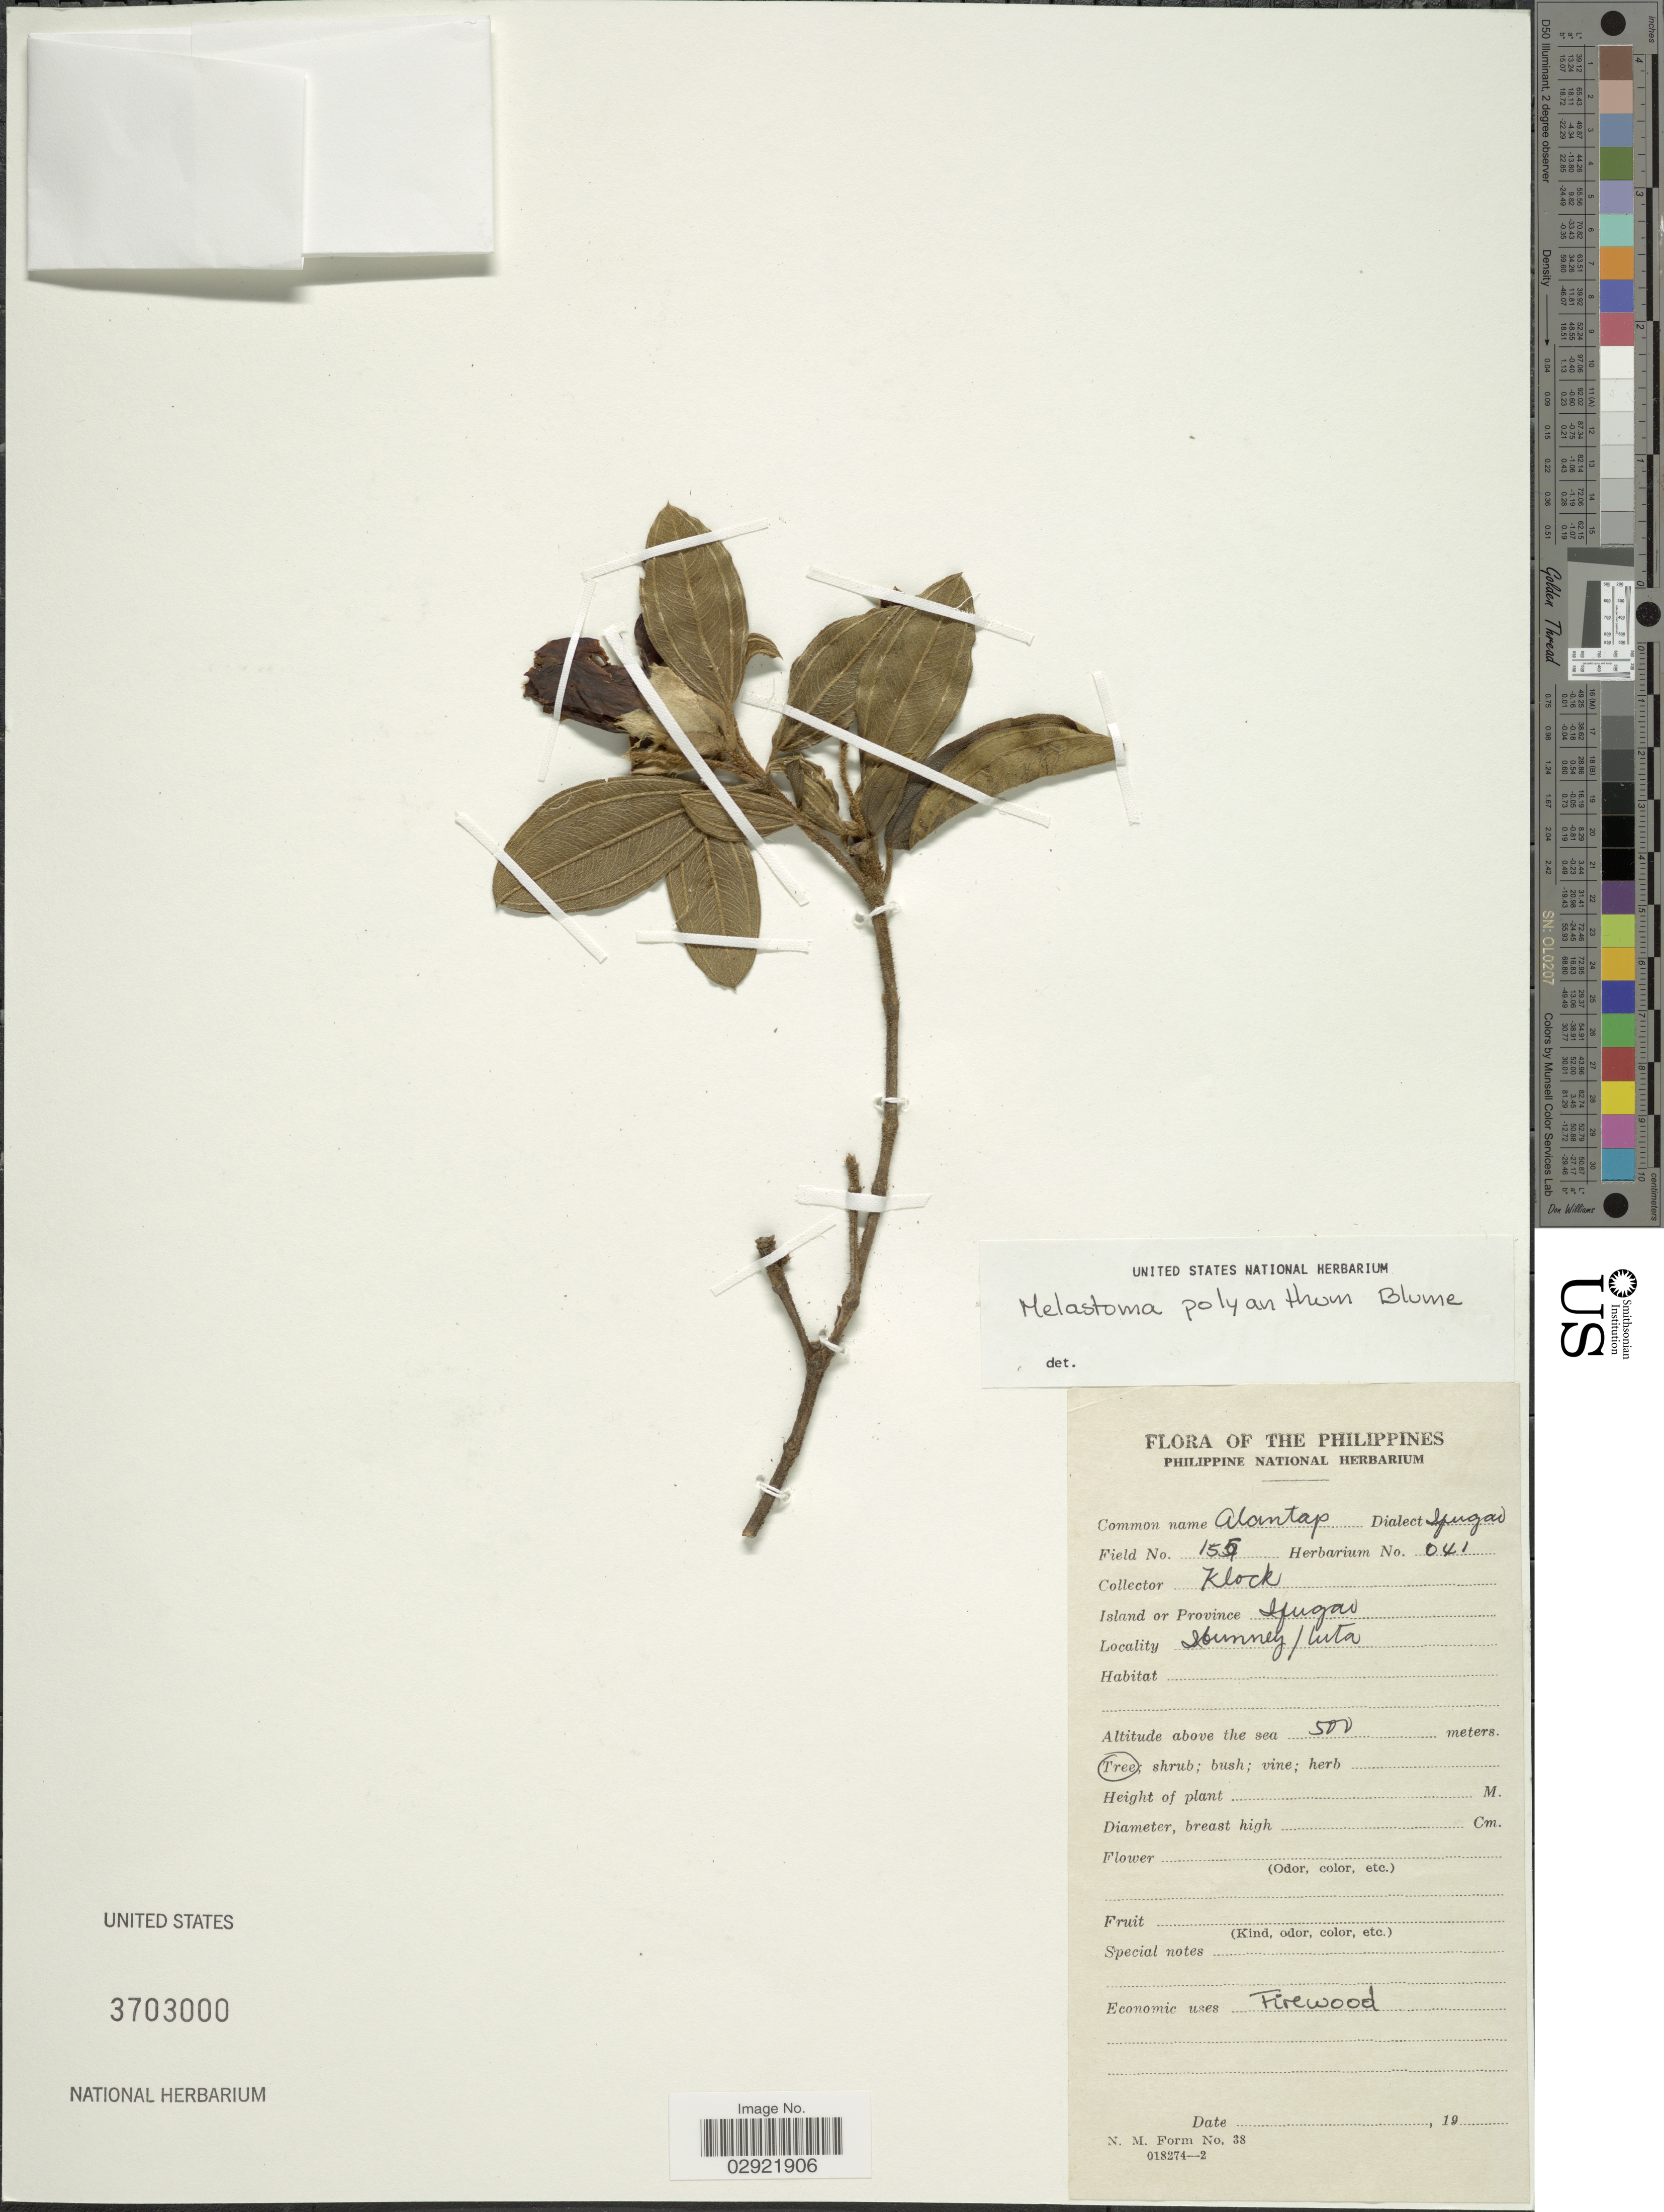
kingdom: Plantae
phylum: Tracheophyta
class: Magnoliopsida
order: Myrtales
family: Melastomataceae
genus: Melastoma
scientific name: Melastoma malabathricum subsp. malabathricum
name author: L.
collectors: Klock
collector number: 155/041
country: Philippines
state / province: Cordillera (Administrative Region)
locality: Island or Province Ifugao.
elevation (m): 500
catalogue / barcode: US 3703000